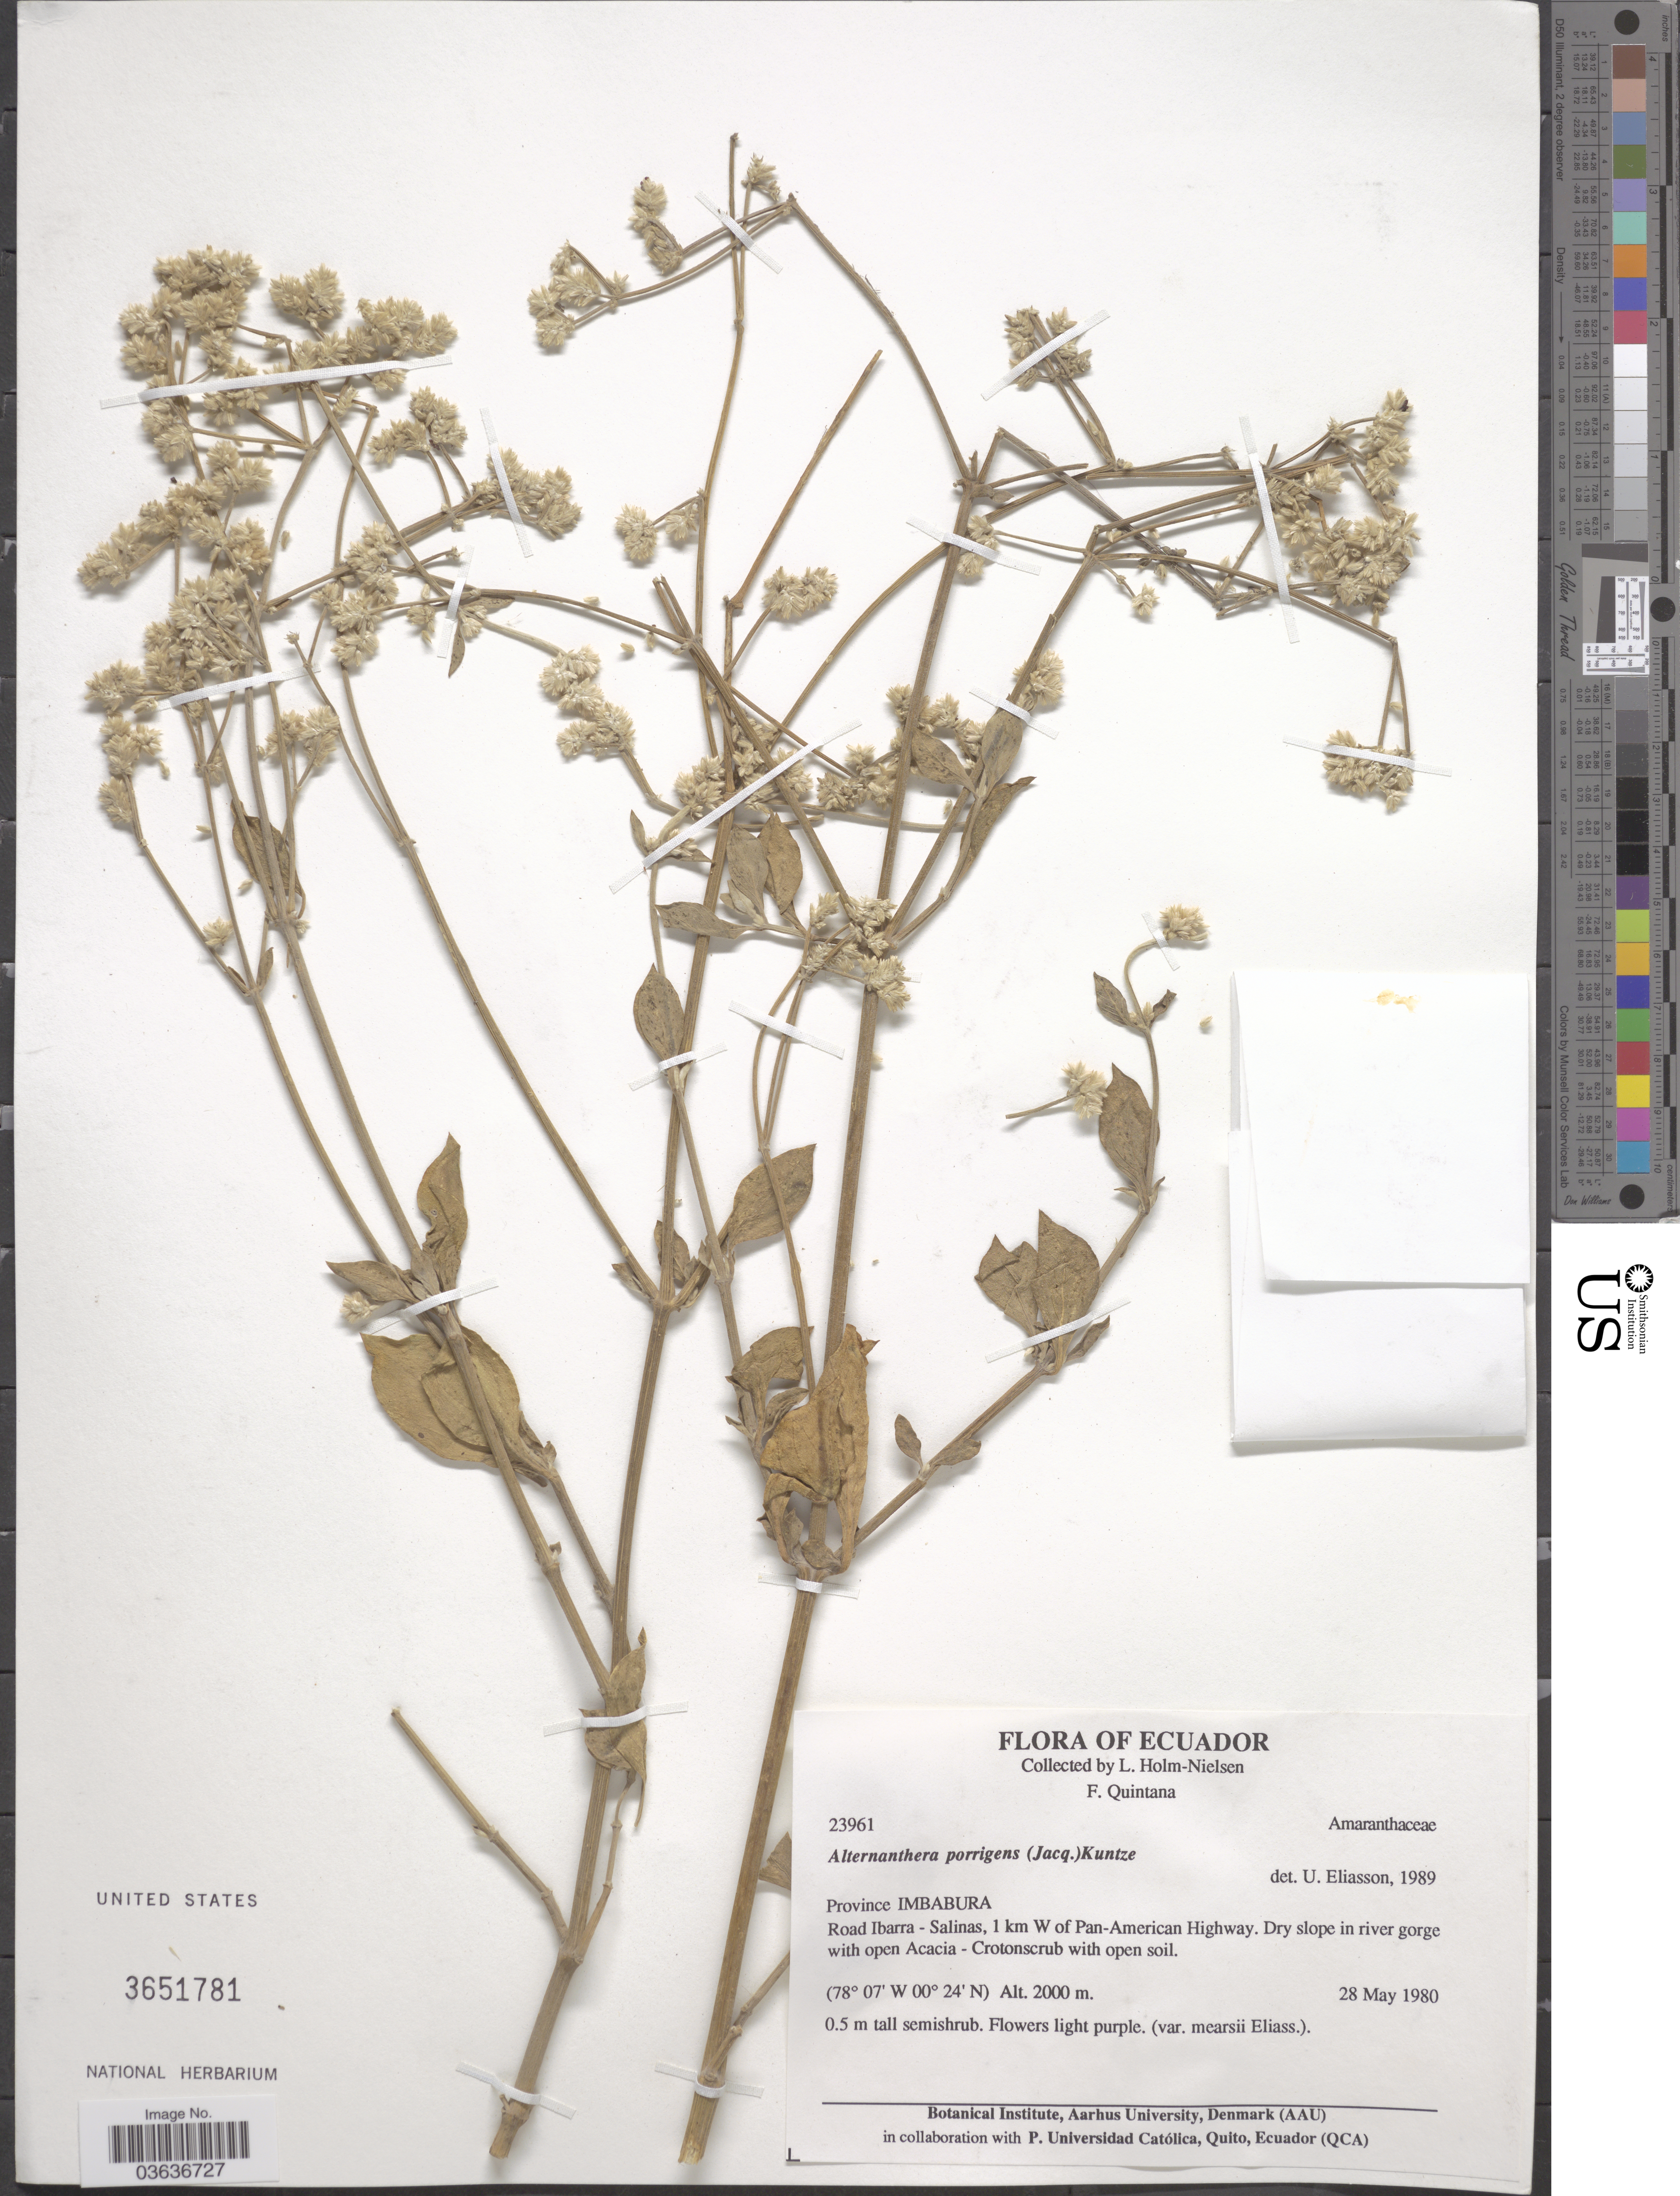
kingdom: Plantae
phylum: Tracheophyta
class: Magnoliopsida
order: Caryophyllales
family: Amaranthaceae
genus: Alternanthera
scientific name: Alternanthera porrigens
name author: (Jacq.) Kuntze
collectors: L. Holm-Nielsen & F. Quintana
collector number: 23961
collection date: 1980-05-28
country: Ecuador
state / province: Imbabura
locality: Road Ibarra - Salinas, 1 km W of Pan-American Highway.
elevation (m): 2000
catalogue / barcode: US 3651781